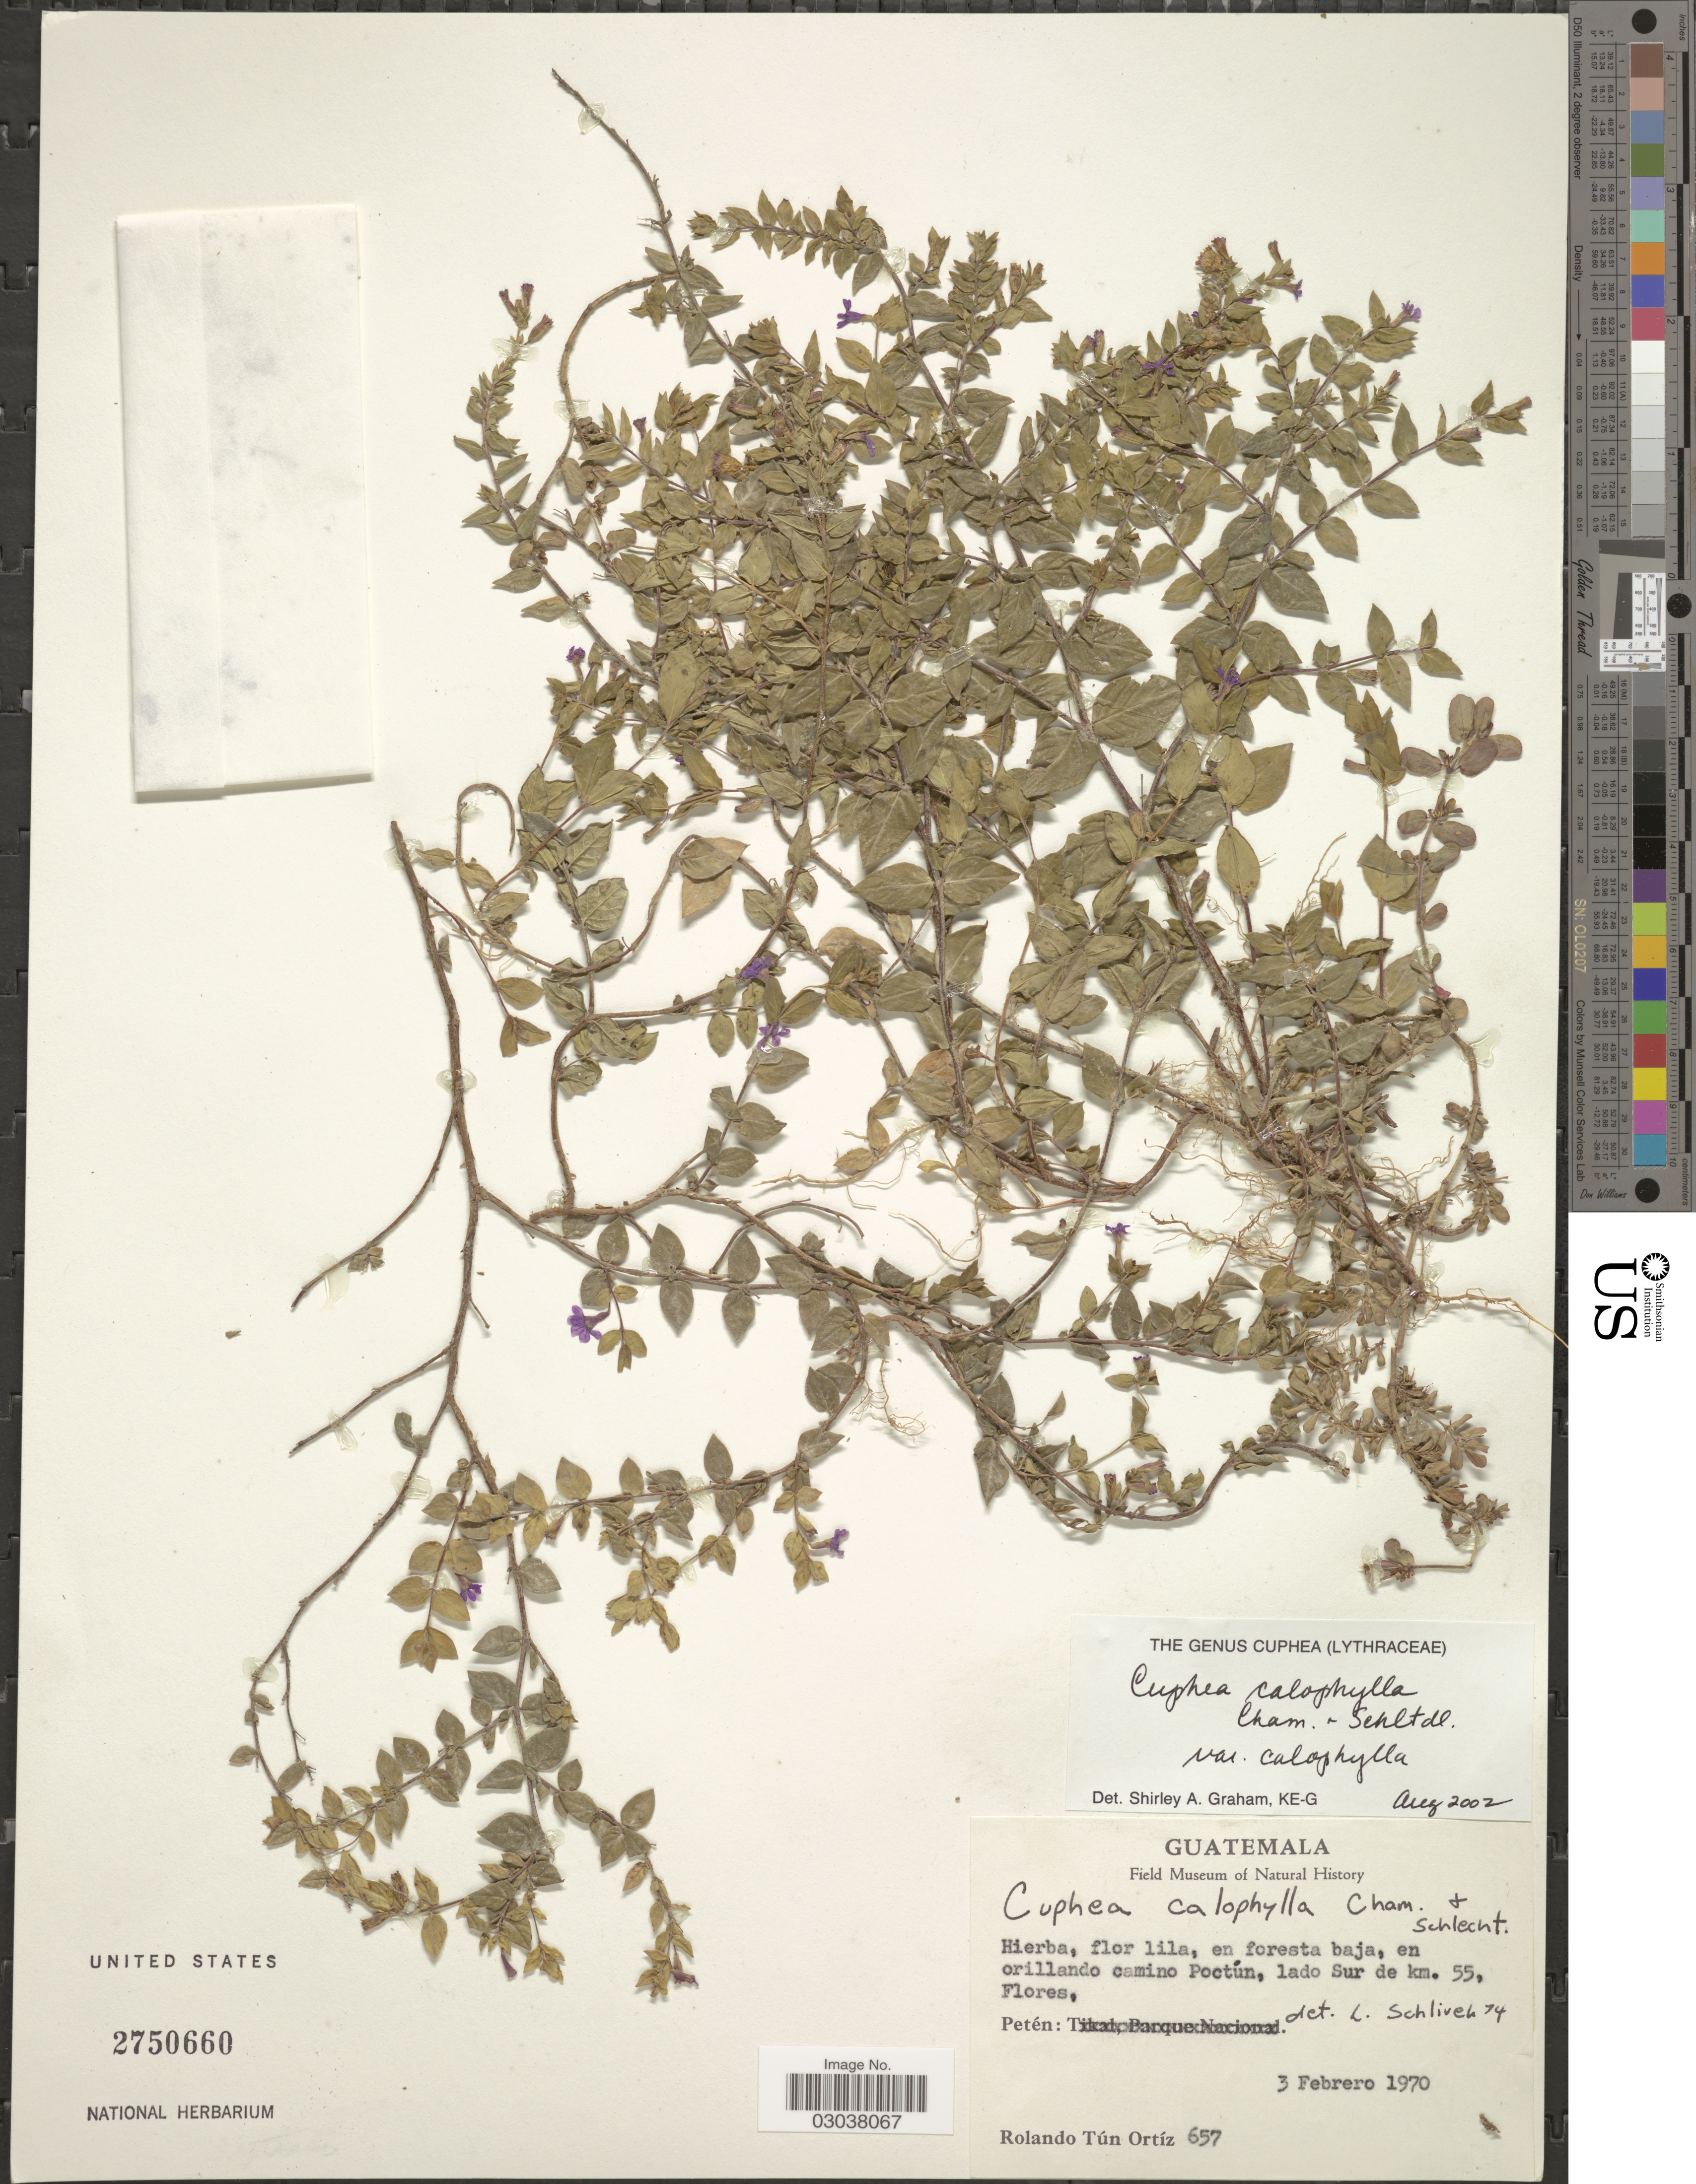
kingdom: Plantae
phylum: Tracheophyta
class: Magnoliopsida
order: Myrtales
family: Lythraceae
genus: Cuphea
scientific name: Cuphea calophylla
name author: Cham. & Schltdl.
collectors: R. Ortiz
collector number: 657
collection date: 1970-02-03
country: Guatemala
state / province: El Petén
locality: En orillando camino Poctún, lado Sur de km. 55. Petén.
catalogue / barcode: US 2750660